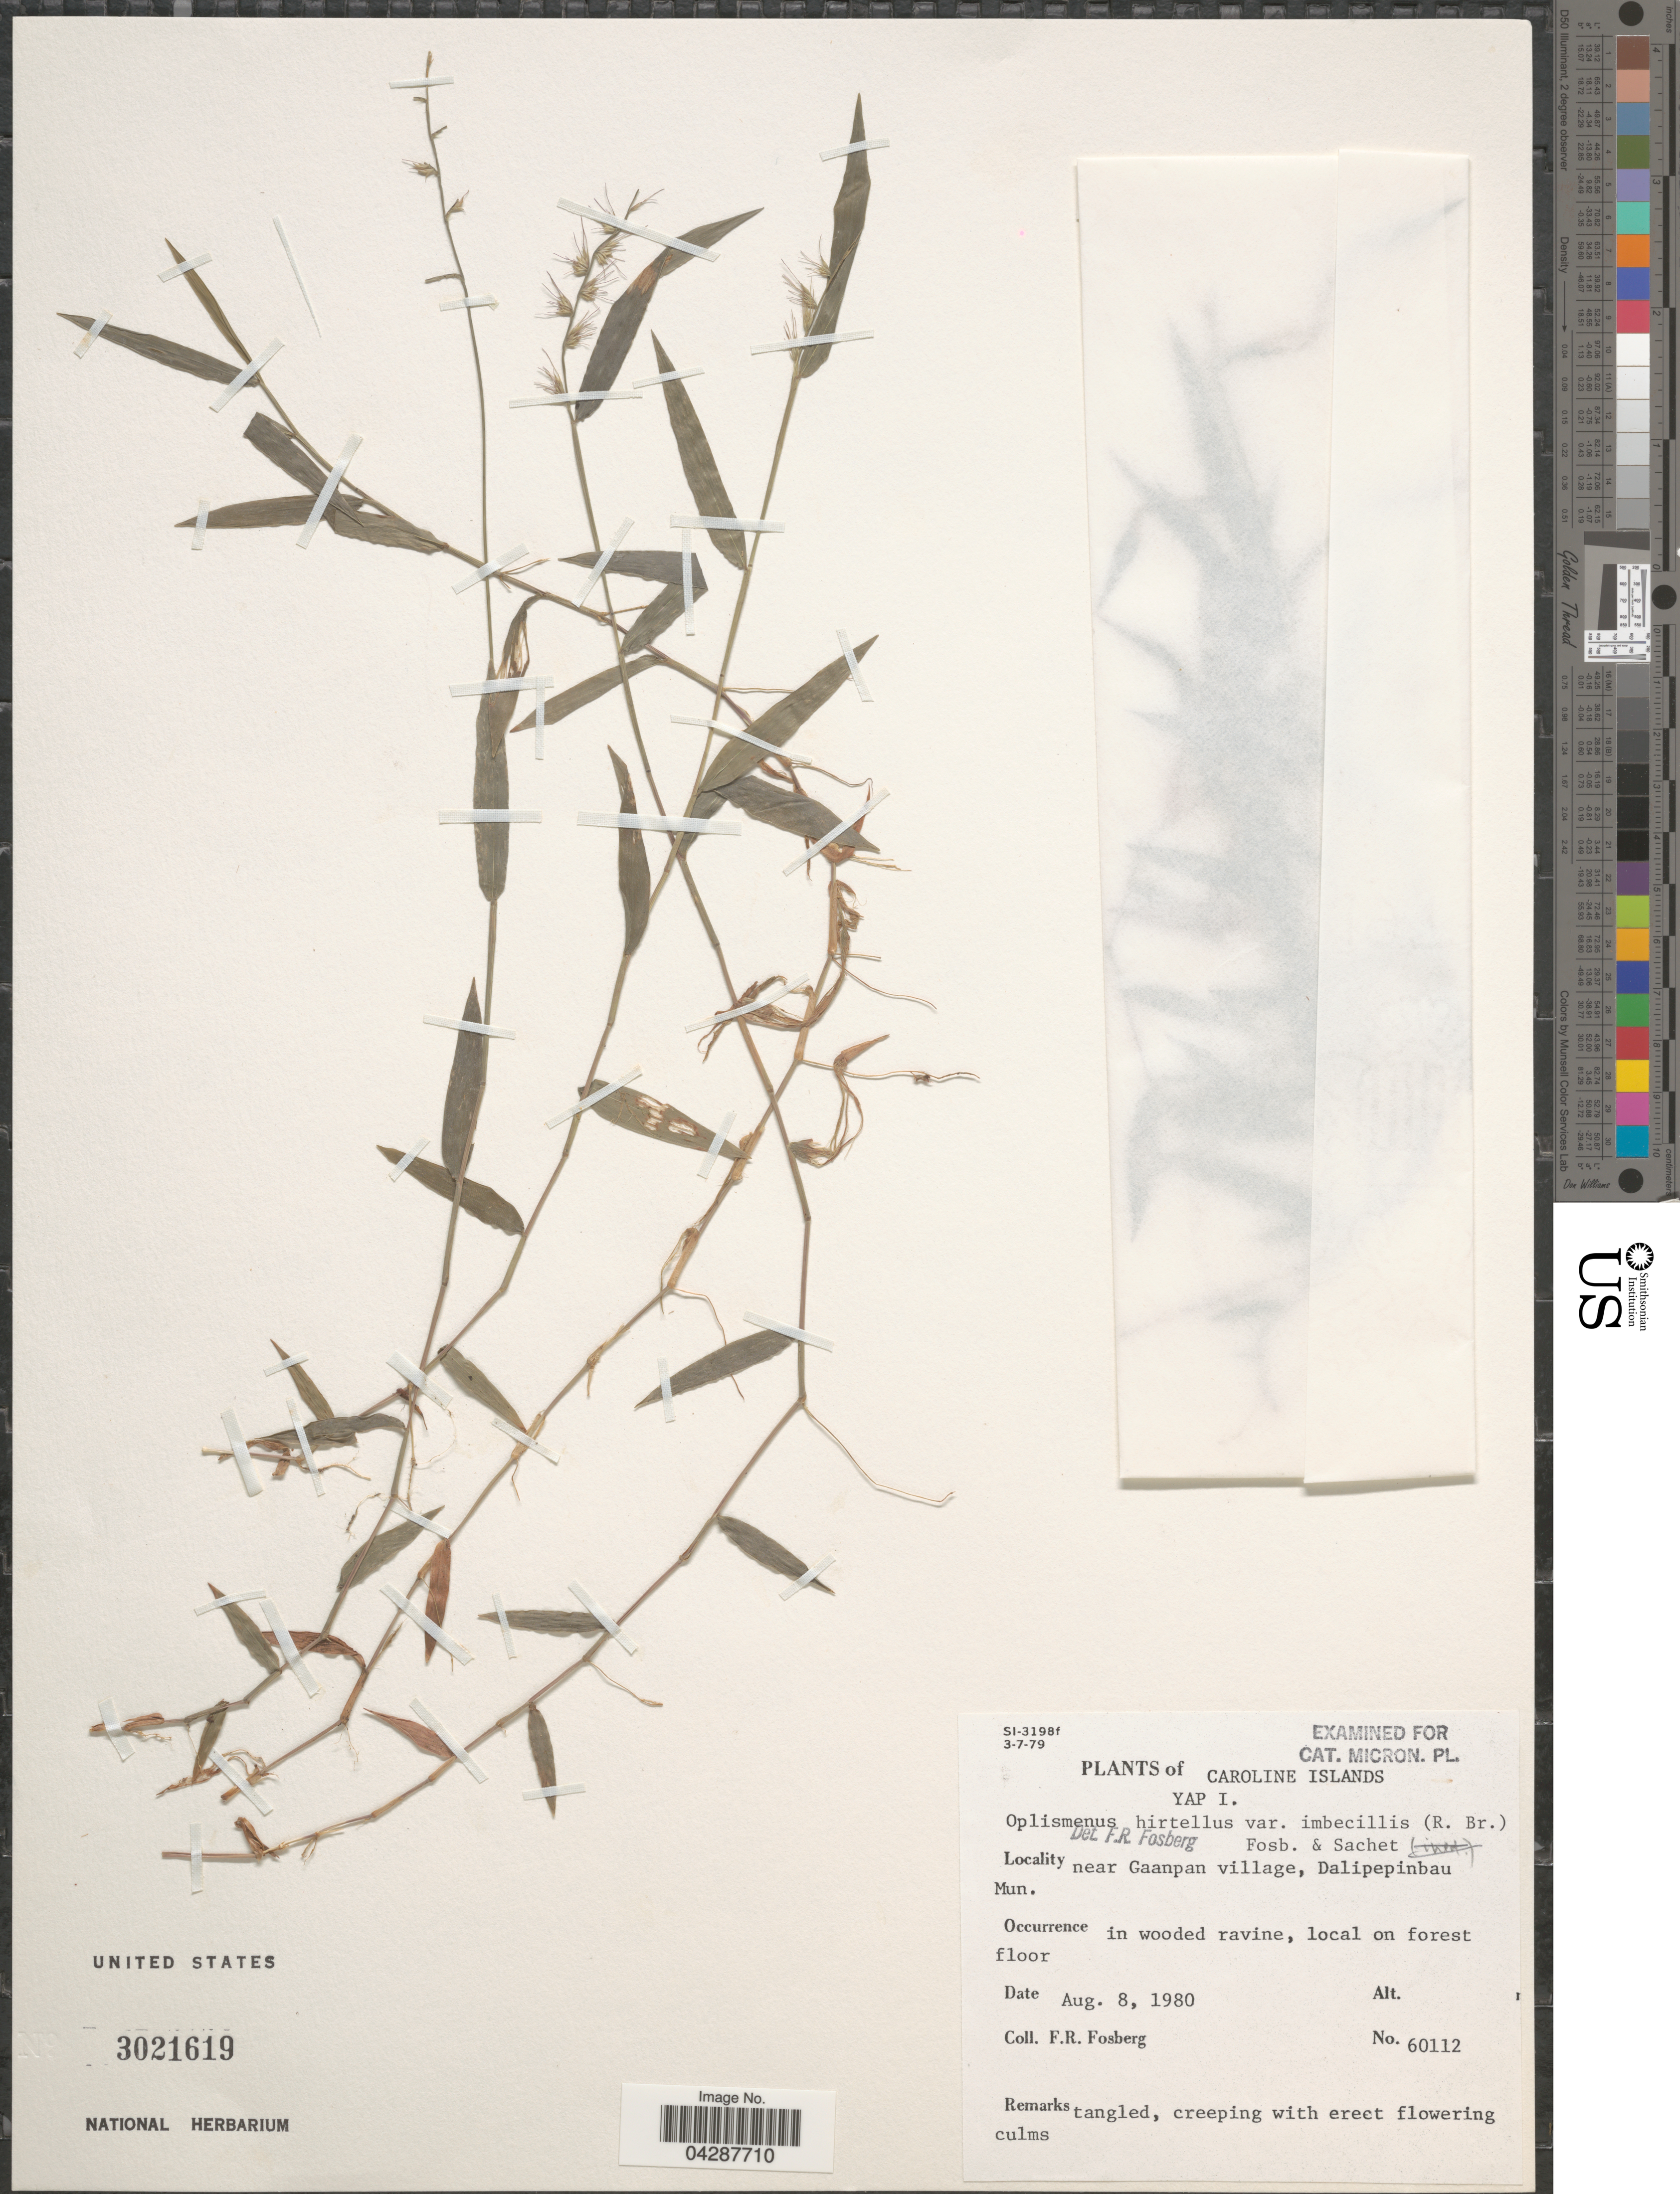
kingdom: Plantae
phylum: Tracheophyta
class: Liliopsida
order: Poales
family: Poaceae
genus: Oplismenus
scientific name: Oplismenus hirtellus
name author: (L.) P. Beauv.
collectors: F. R. Fosberg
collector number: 60112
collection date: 1980-08-08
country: Micronesia, Federated States of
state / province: Yap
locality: Caroline Islands. Yap I. Near Gaanpan village, Dalipepinbau Mun.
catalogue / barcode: US 3021619